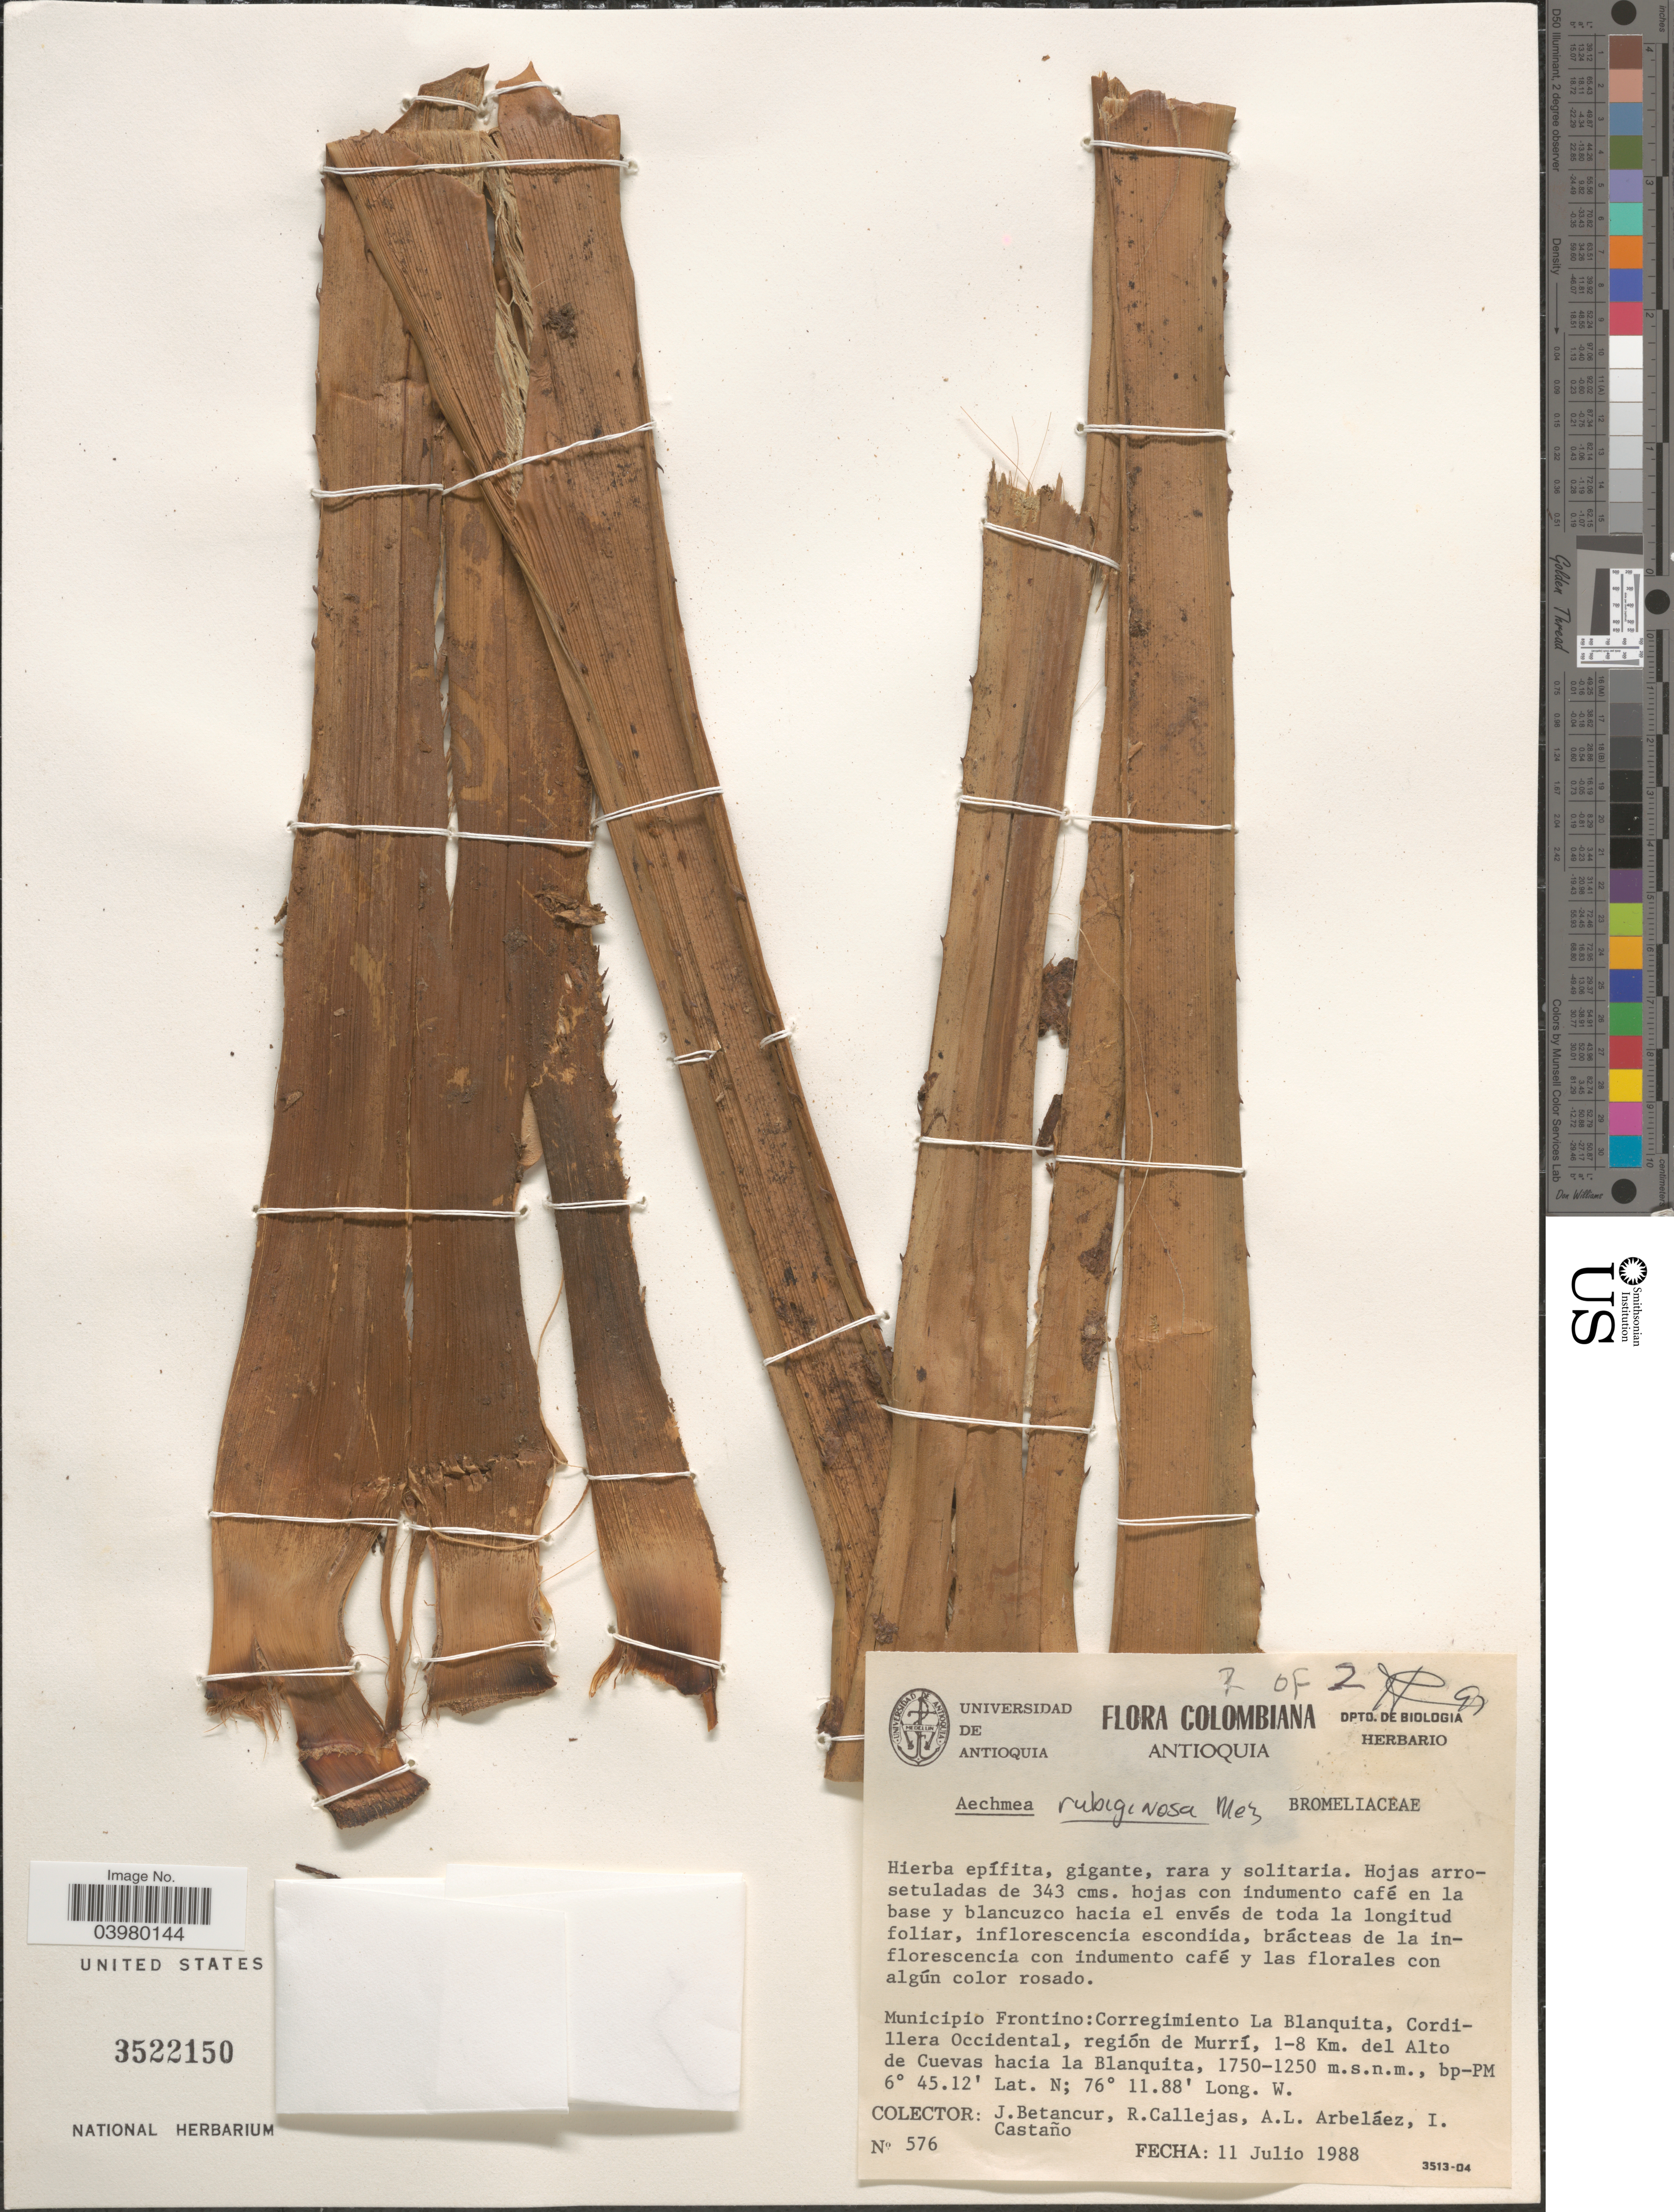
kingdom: Plantae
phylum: Tracheophyta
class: Liliopsida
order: Poales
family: Bromeliaceae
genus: Aechmea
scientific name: Aechmea rubiginosa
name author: Mez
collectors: J. Betancur, R. Callejas, A. Arbeláez Alvarez & I. Castaño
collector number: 576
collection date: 1988-07-11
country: Colombia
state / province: Antioquia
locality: Municipio Frontino: Corregimiento La Blanquita, Cordillera Occidental, región de Murrí, 1-8 Km. del Alto de Cuevas hacia la Blanquita.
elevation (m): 1250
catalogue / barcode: US 3522150